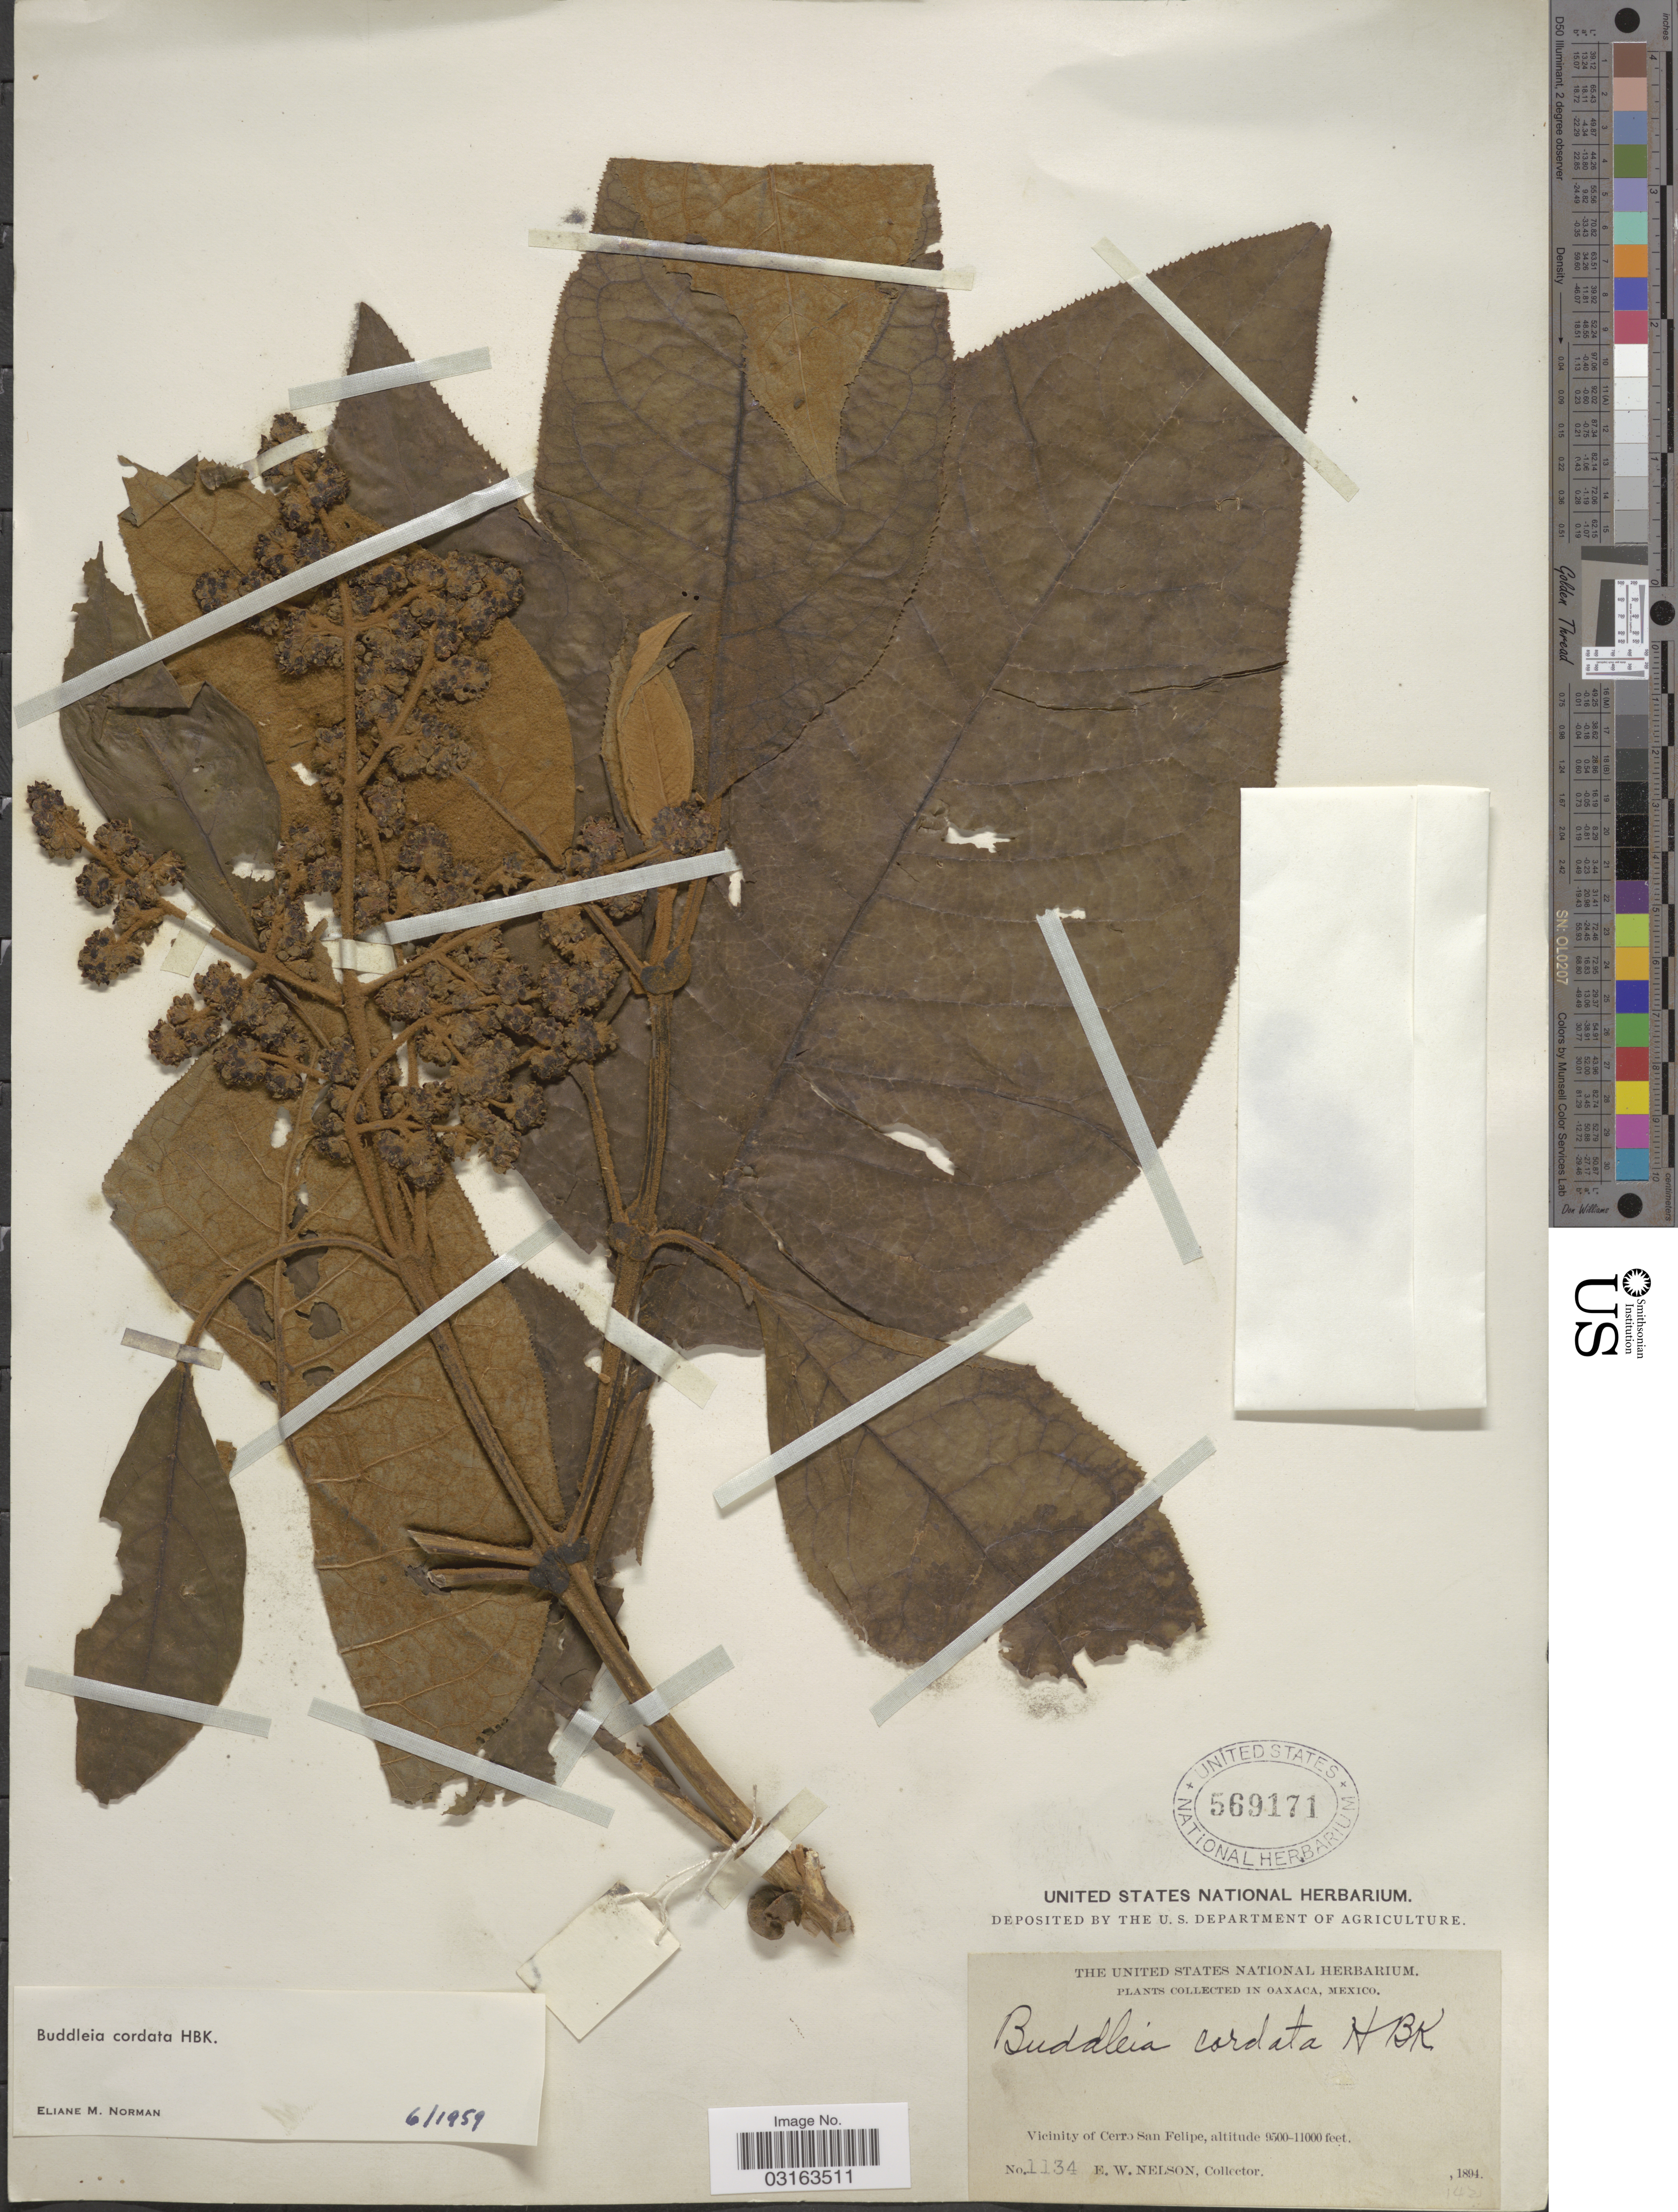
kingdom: Plantae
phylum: Tracheophyta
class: Magnoliopsida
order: Lamiales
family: Scrophulariaceae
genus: Buddleja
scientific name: Buddleja cordata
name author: Kunth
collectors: E. W. Nelson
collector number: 1134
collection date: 1894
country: Mexico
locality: Vicinity of Cerro San Felipe.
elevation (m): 2896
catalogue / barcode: US 569171